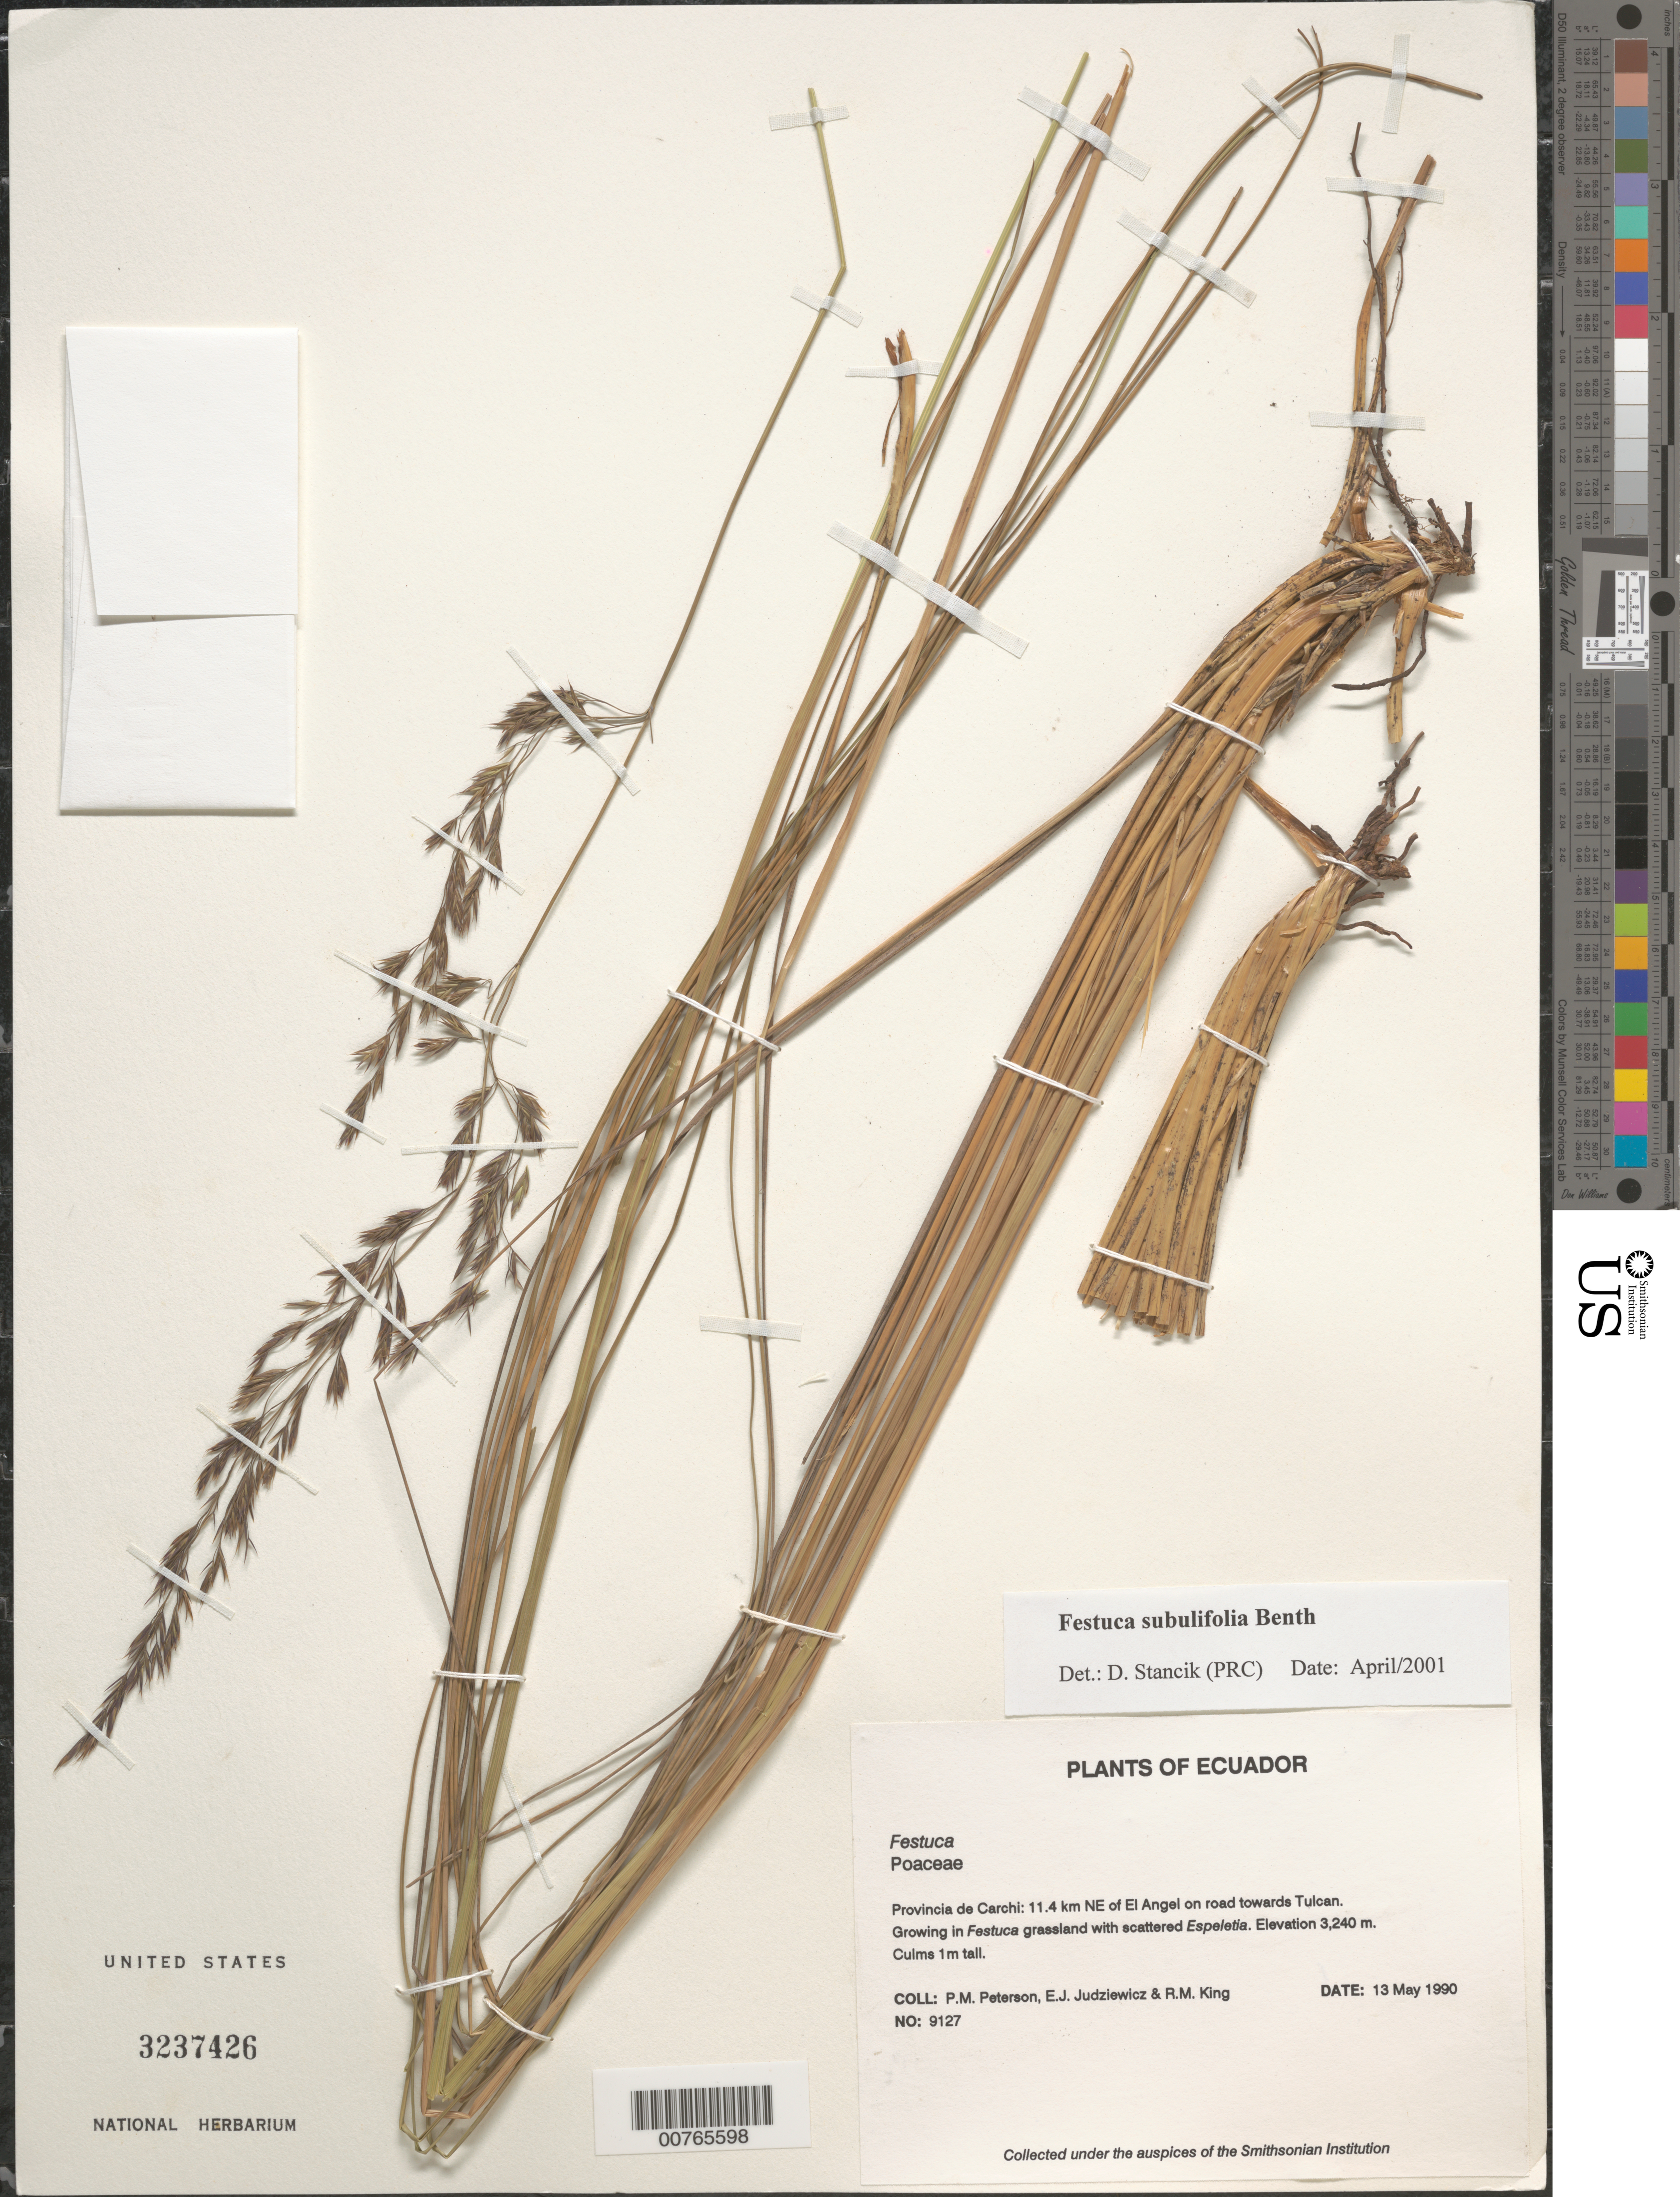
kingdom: Plantae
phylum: Tracheophyta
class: Liliopsida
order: Poales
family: Poaceae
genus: Festuca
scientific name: Festuca subulifolia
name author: Benth.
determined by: Stancik, D.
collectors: P. M. Peterson, E. J. Judziewicz & R. M. King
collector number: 09127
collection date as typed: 13 May 1990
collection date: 1990-05-13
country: Ecuador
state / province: Carchi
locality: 11.4 km NE of El Angel on road towards Tulcan.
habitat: Growing in Festuca grassland with scattered Espeletia.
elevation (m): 3240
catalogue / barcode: US 3237426